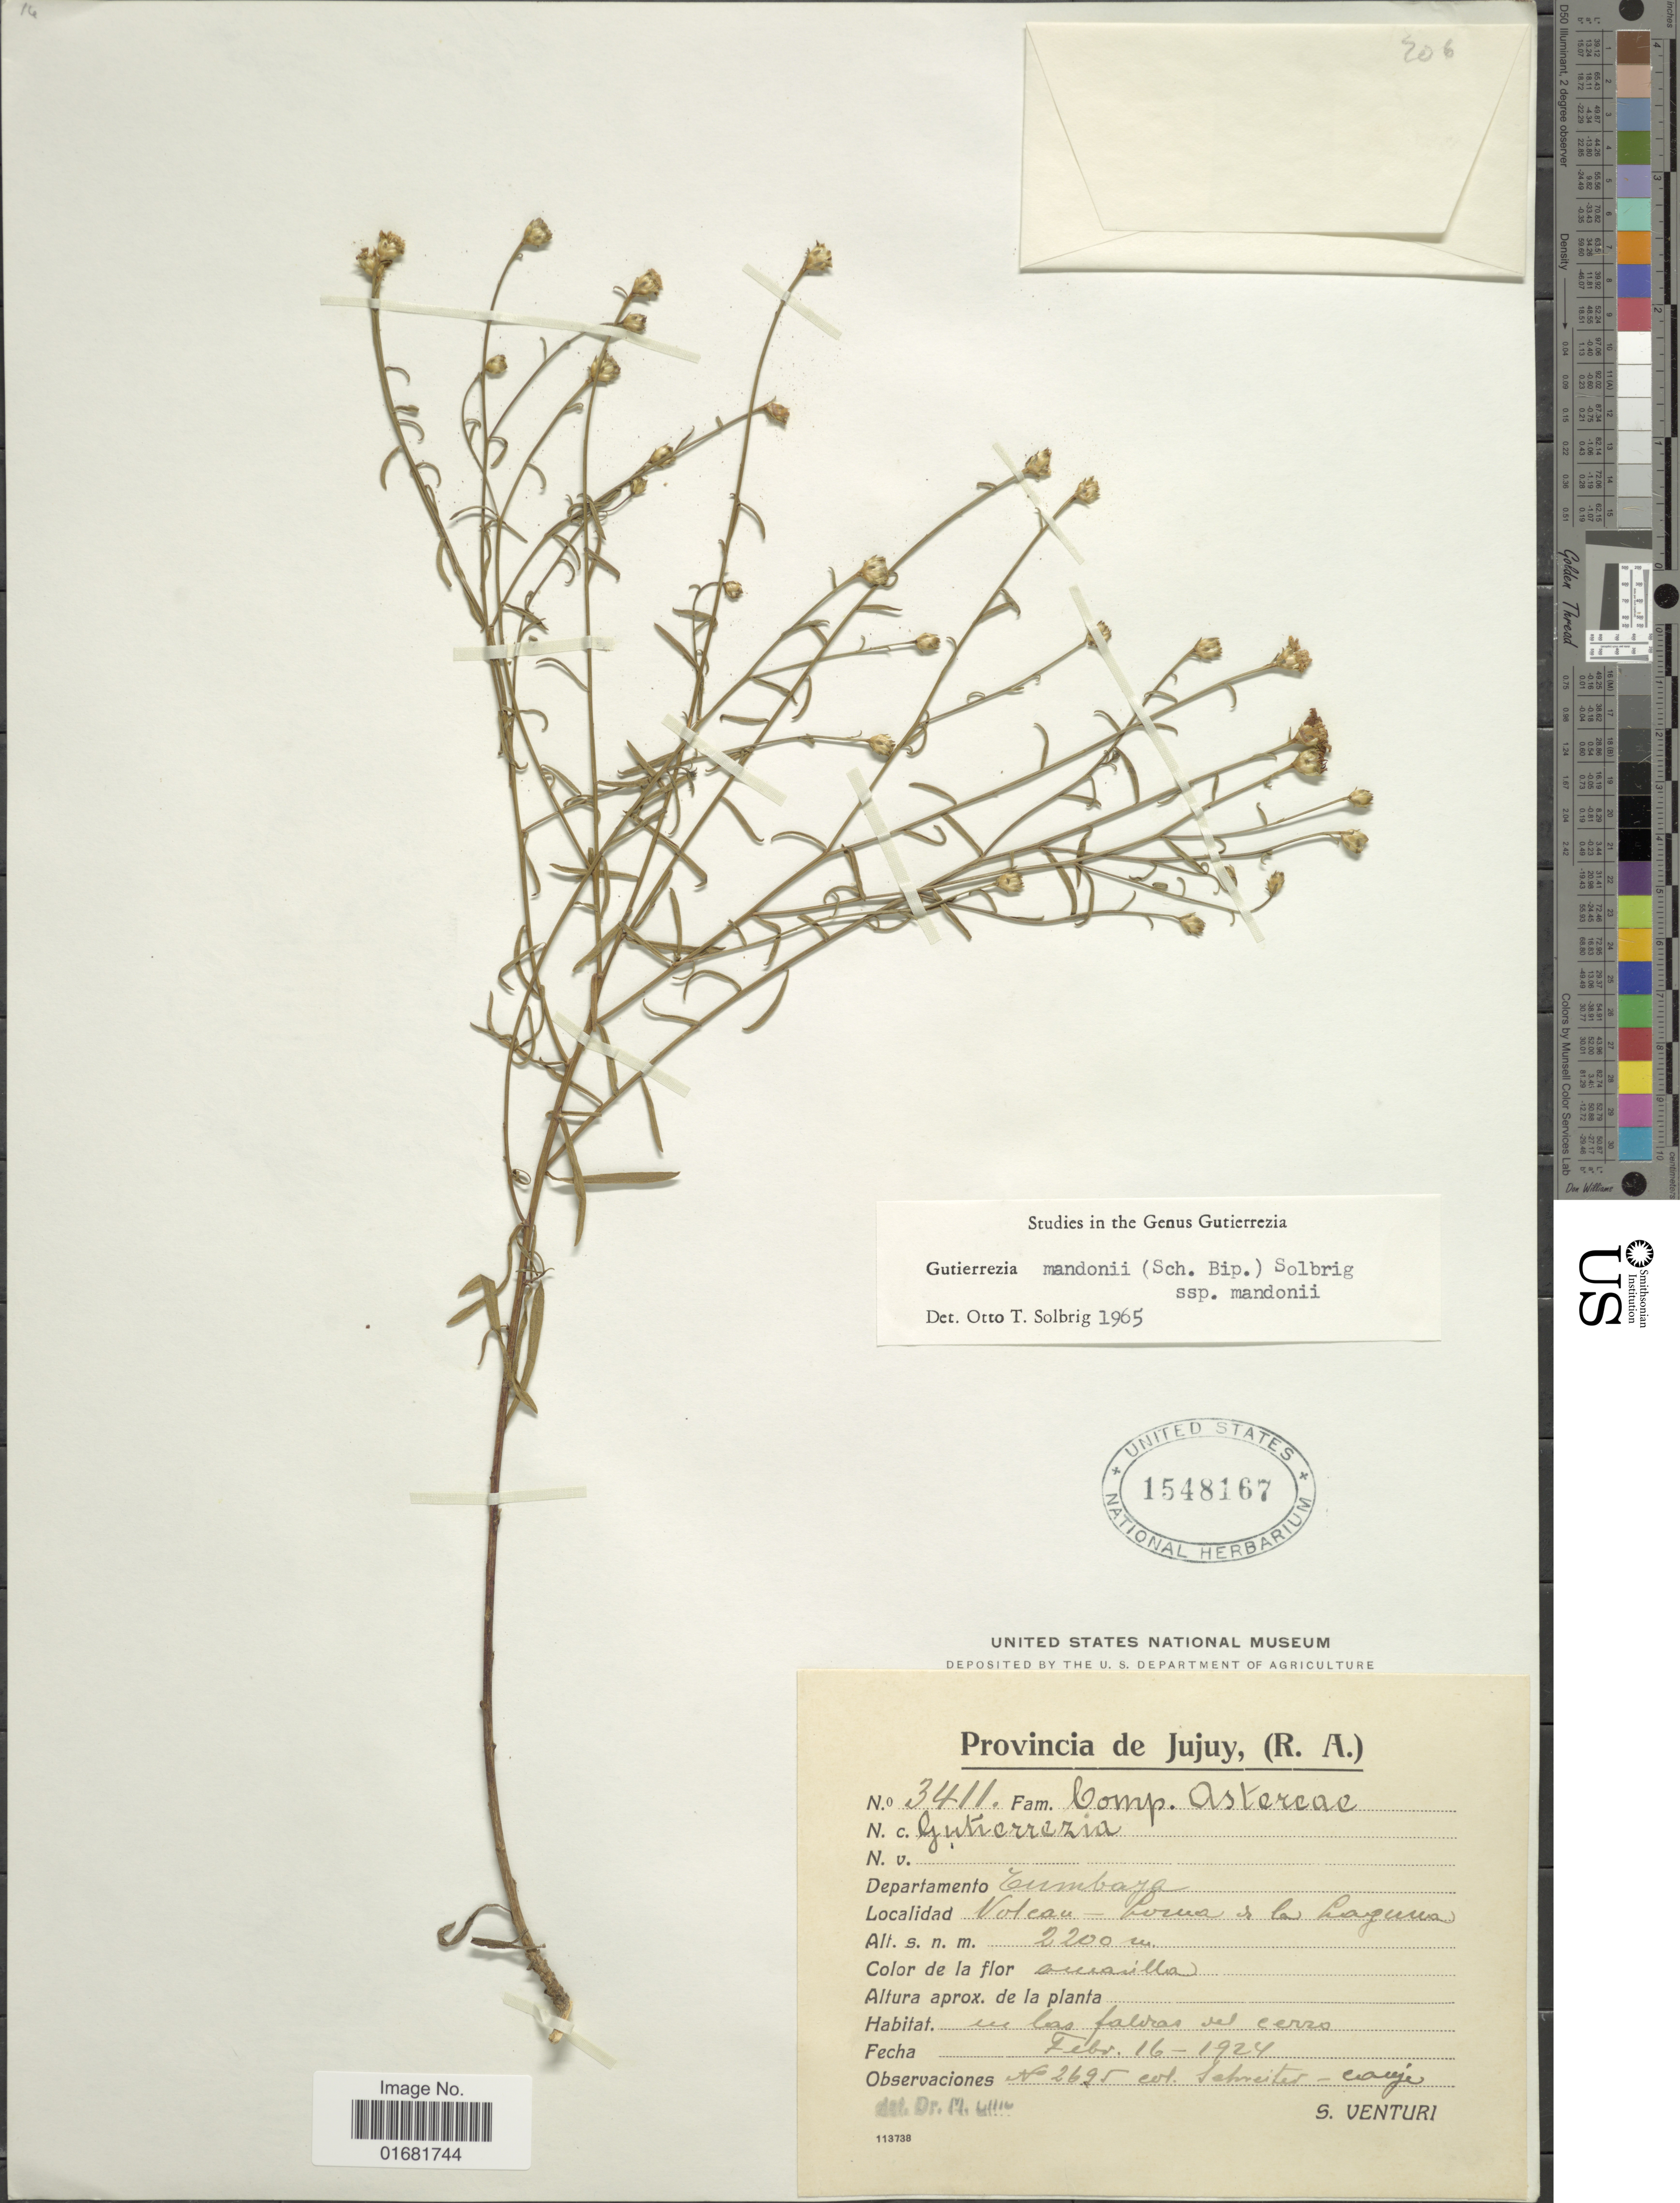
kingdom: Plantae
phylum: Tracheophyta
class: Magnoliopsida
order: Asterales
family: Asteraceae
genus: Gutierrezia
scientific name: Gutierrezia mandonii subsp. mandonii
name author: (Sch. Bip.) Solbrig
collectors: S. Venturi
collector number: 3411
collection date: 1924-02-16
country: Argentina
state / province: Jujuy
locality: Departamento Cumbaya. Volcan - Lowa de la Laguna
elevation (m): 2200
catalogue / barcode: US 1548167